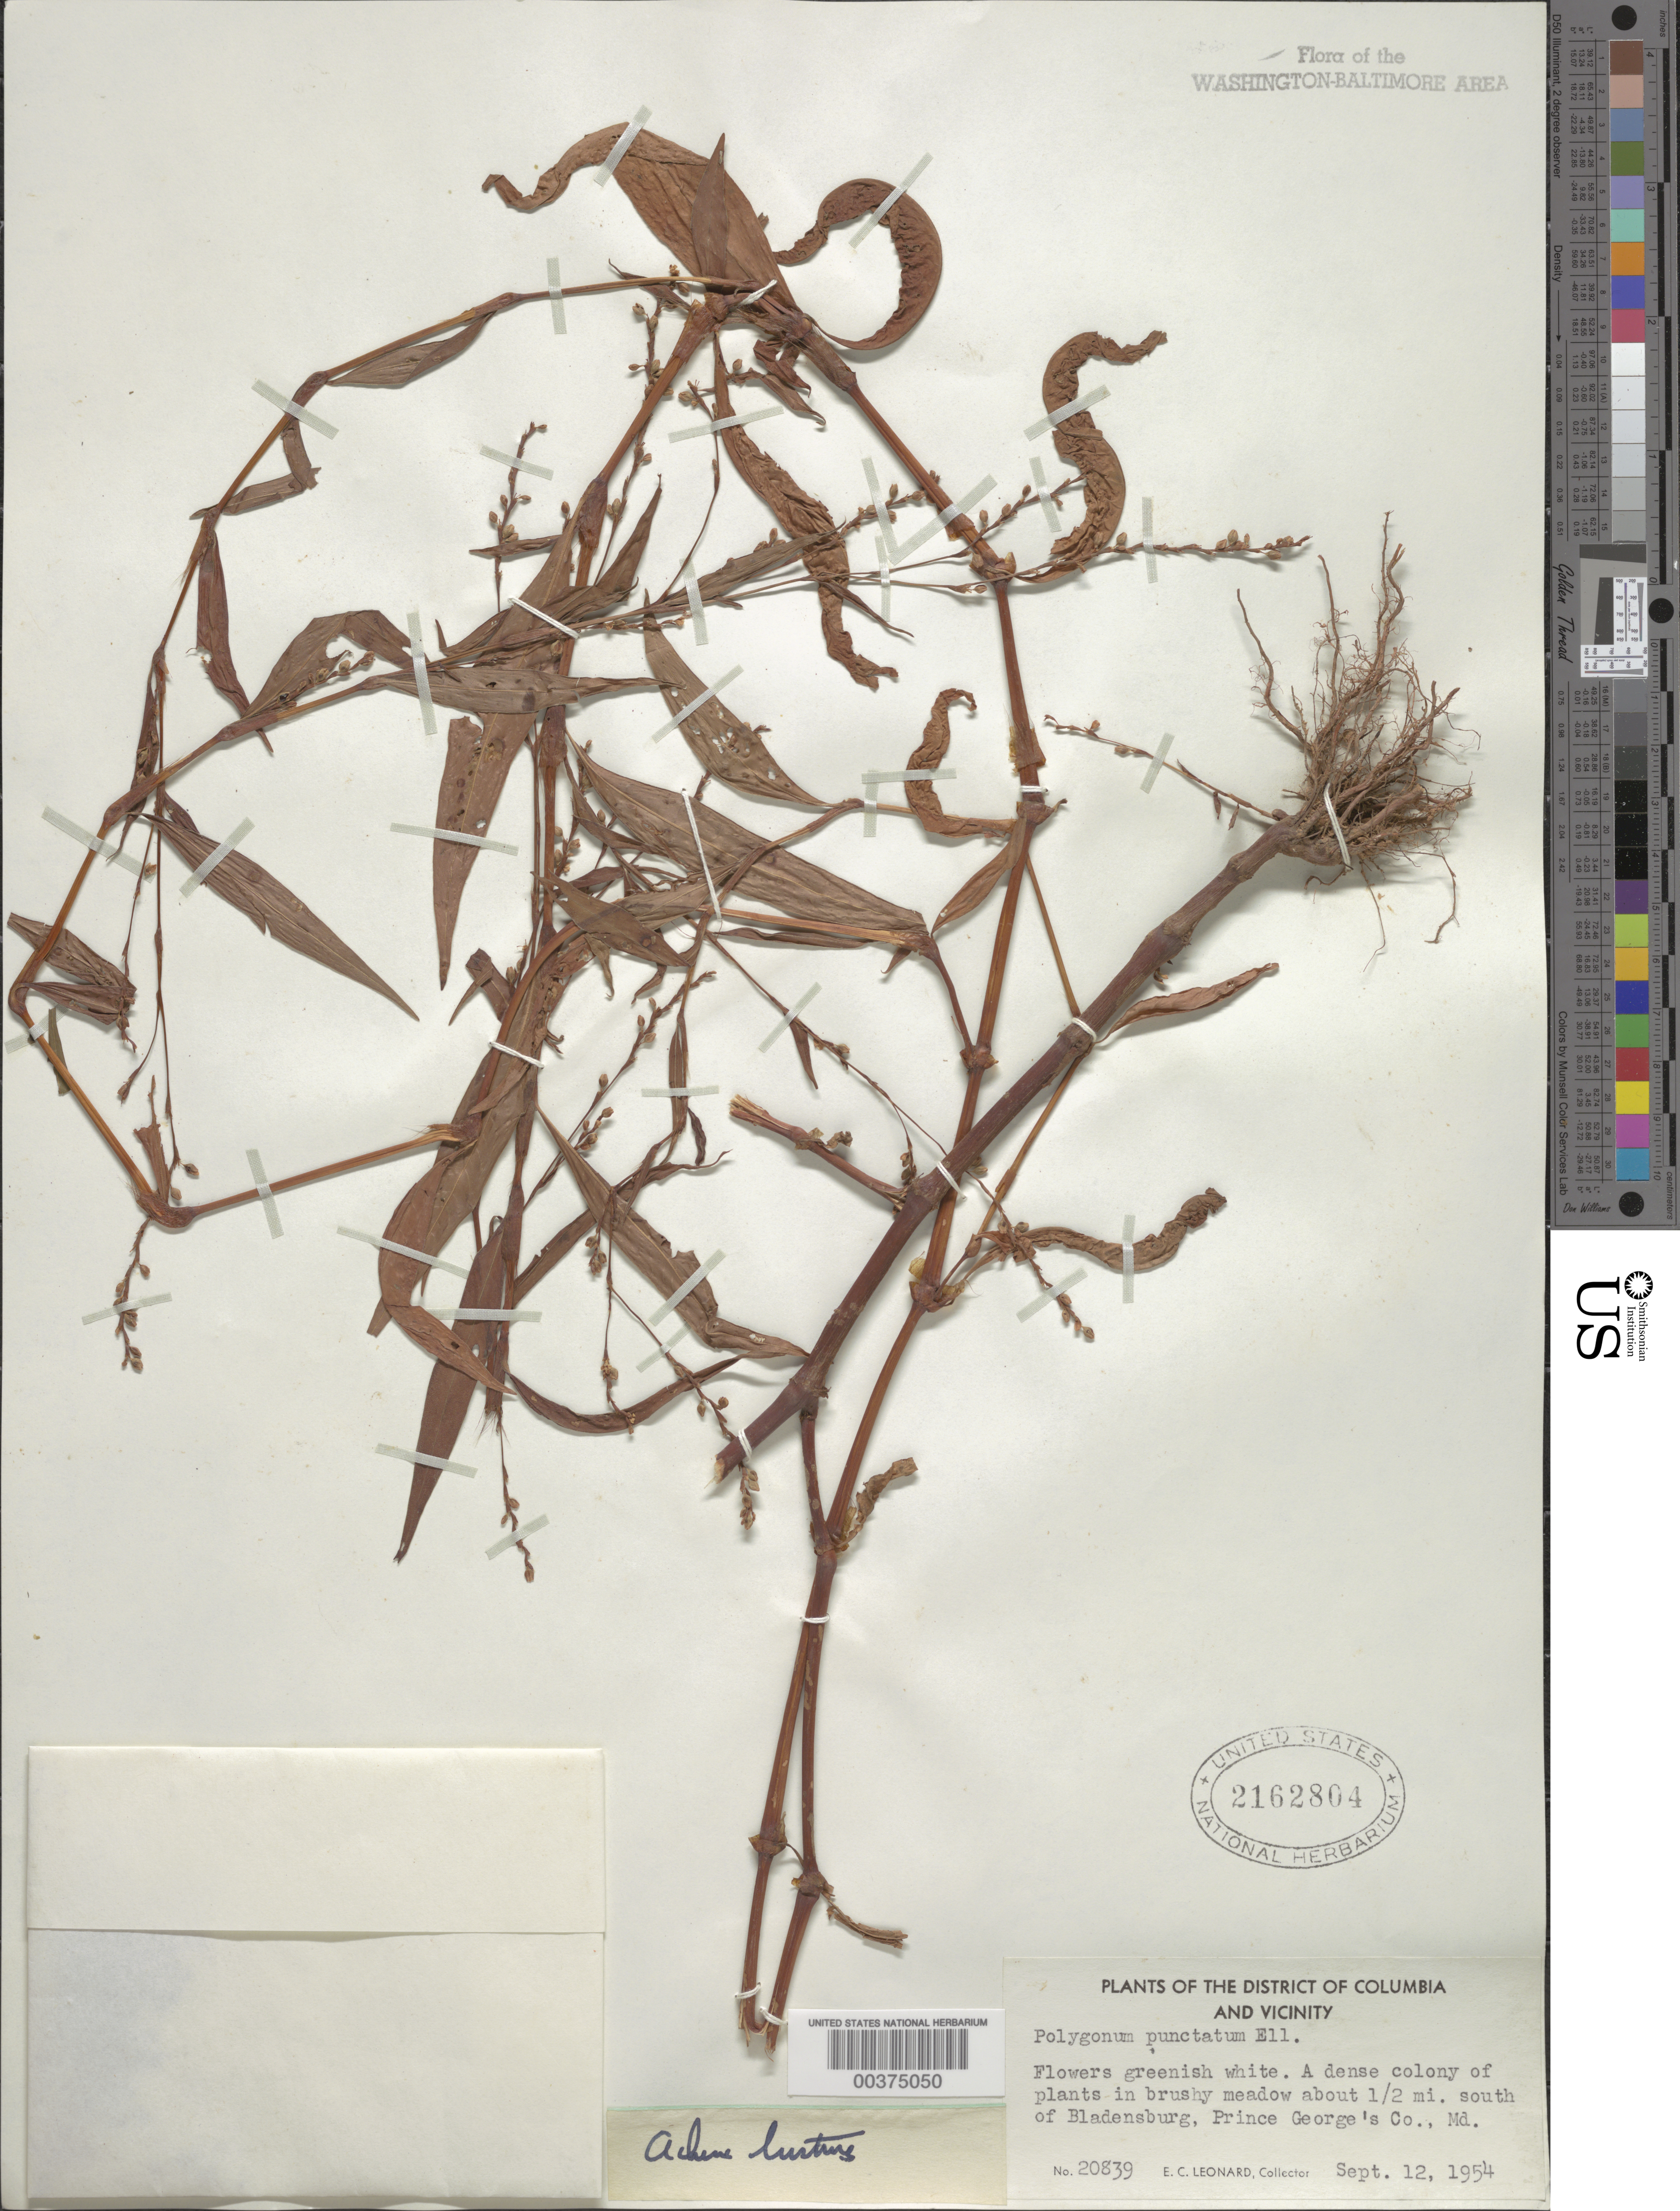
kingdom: Plantae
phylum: Tracheophyta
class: Magnoliopsida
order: Caryophyllales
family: Polygonaceae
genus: Persicaria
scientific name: Persicaria punctata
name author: (Elliott) Small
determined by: Atha, D. E.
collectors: E. C. Leonard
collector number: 20839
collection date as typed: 12 Sep 1954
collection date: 1954-09-12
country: United States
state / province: Maryland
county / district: Prince George's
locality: South of Bladensburg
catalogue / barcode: US 2162804